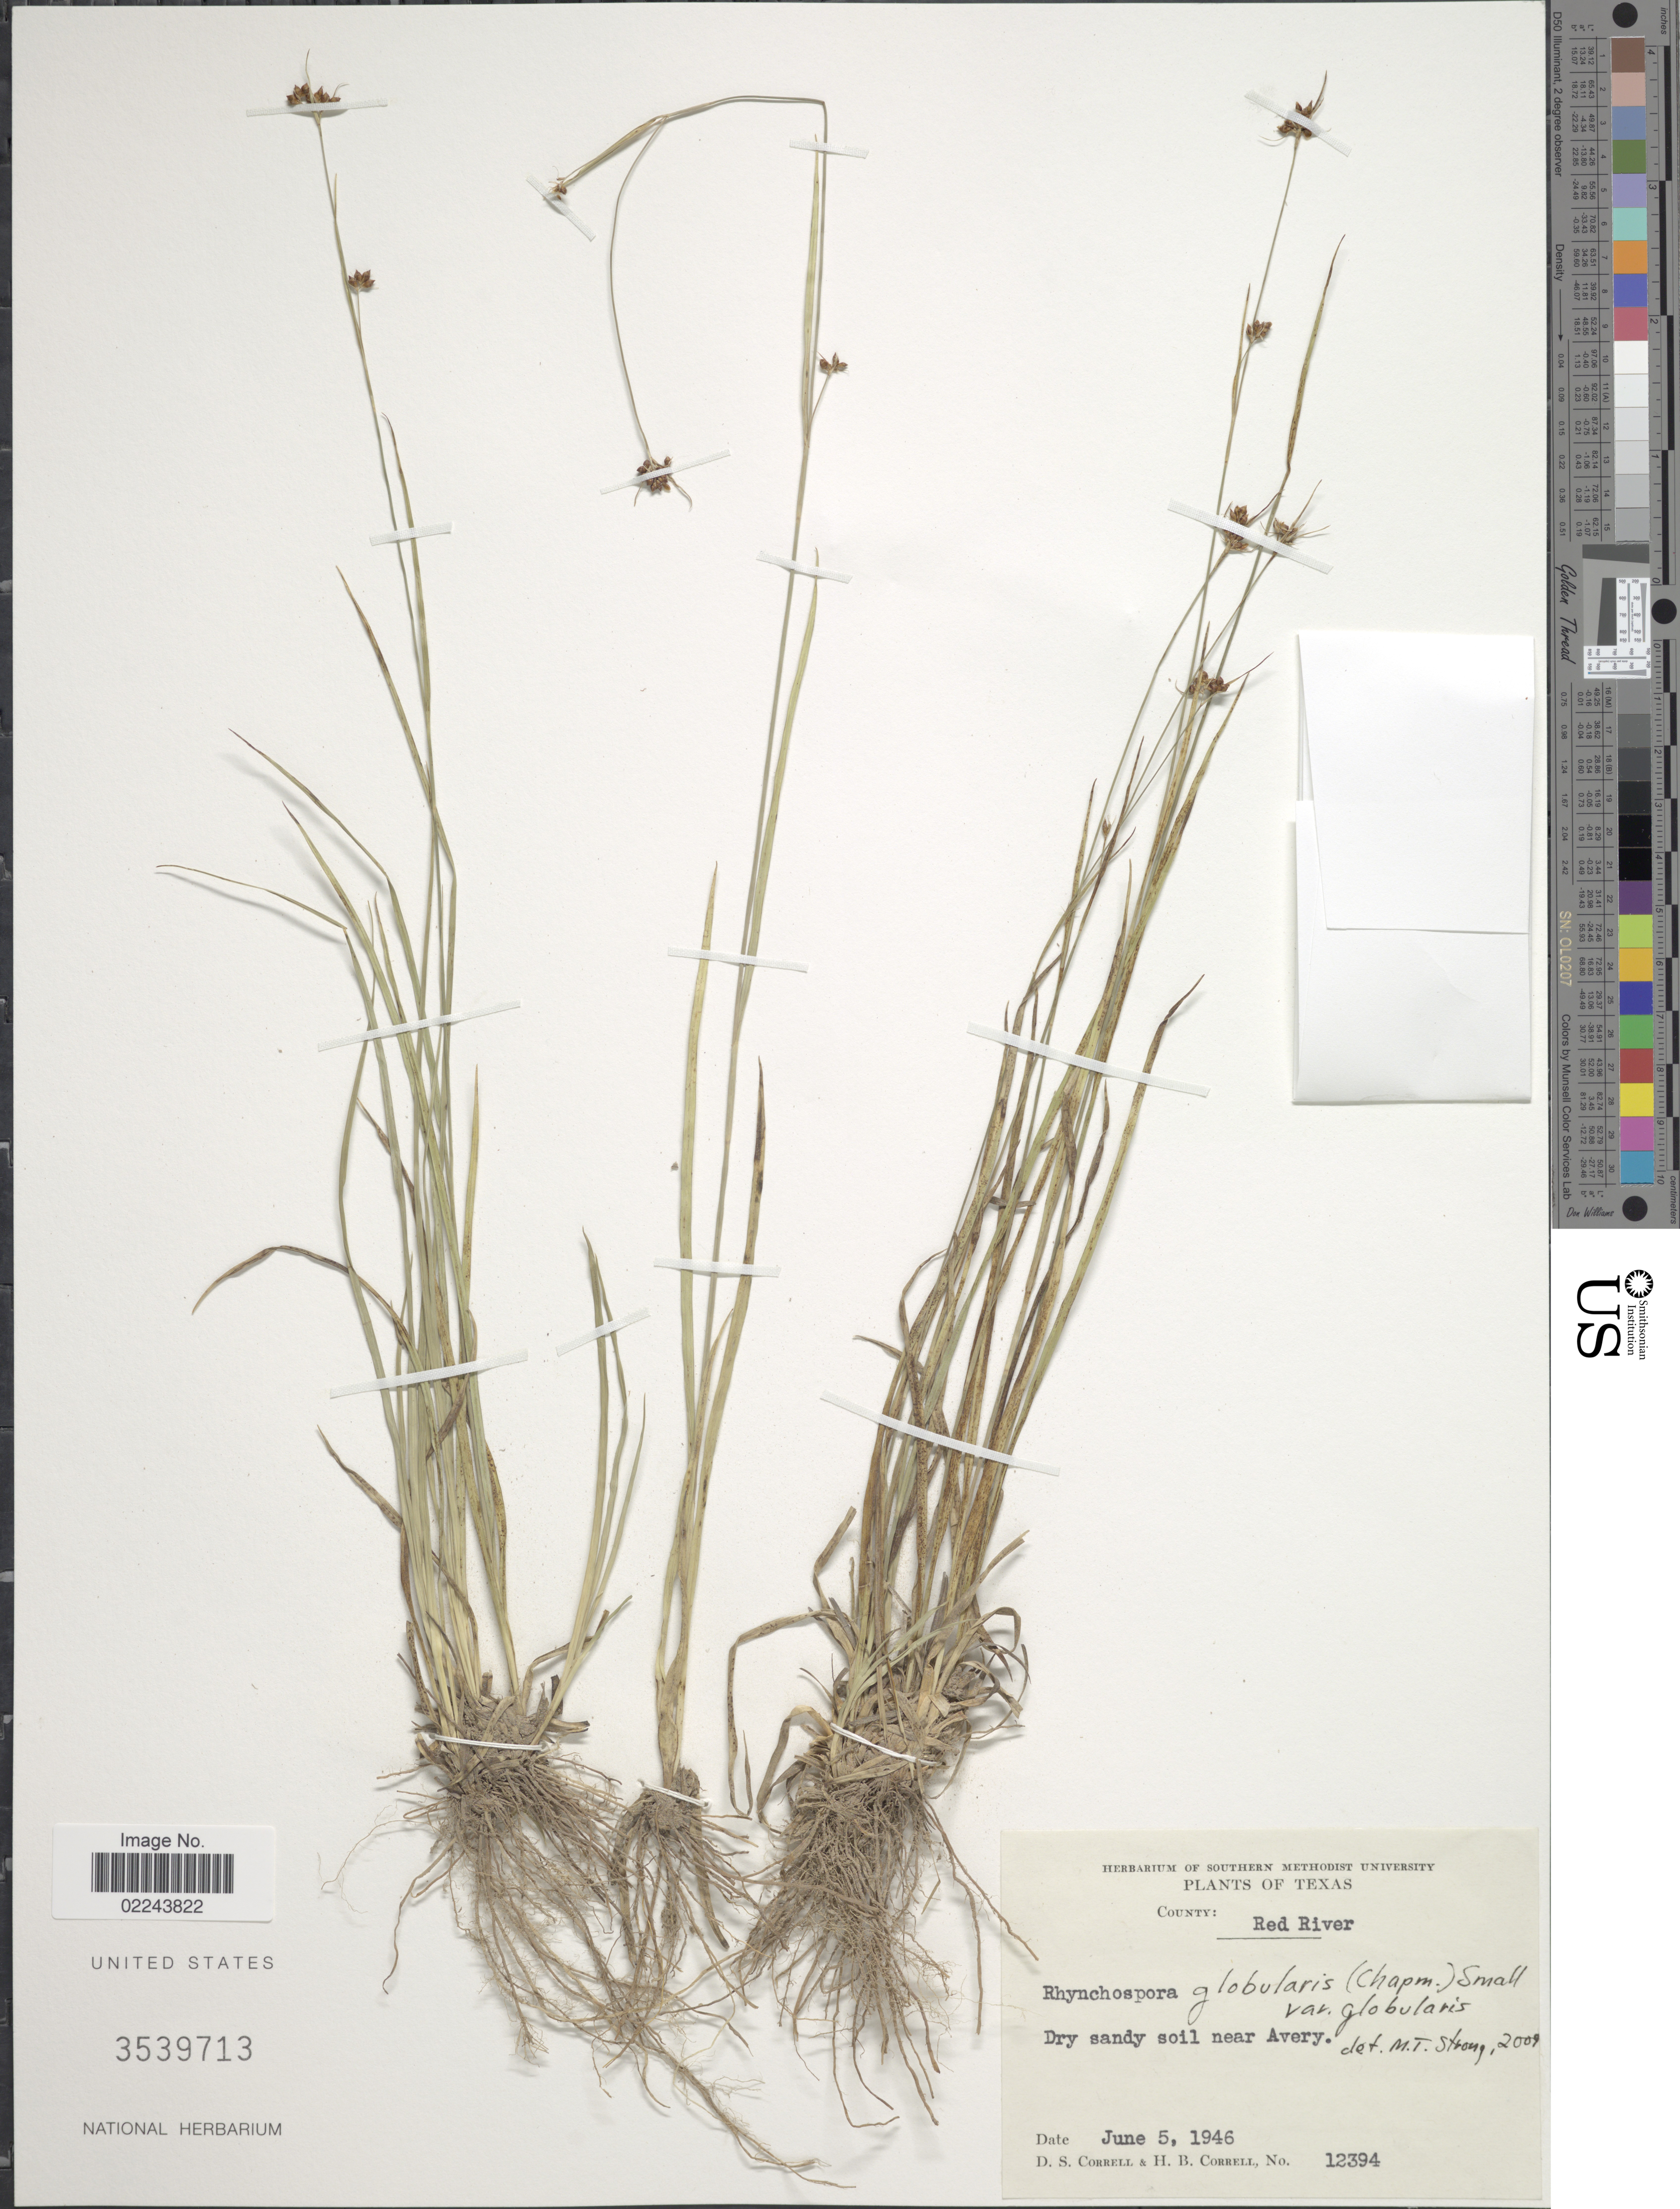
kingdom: Plantae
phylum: Tracheophyta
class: Liliopsida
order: Poales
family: Cyperaceae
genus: Rhynchospora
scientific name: Rhynchospora globularis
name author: (Chapm.) Small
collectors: D. S. Correll & H. Correll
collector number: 12394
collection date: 1946-06-05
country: United States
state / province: Texas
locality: County Red River, near Avery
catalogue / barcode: US 3539713